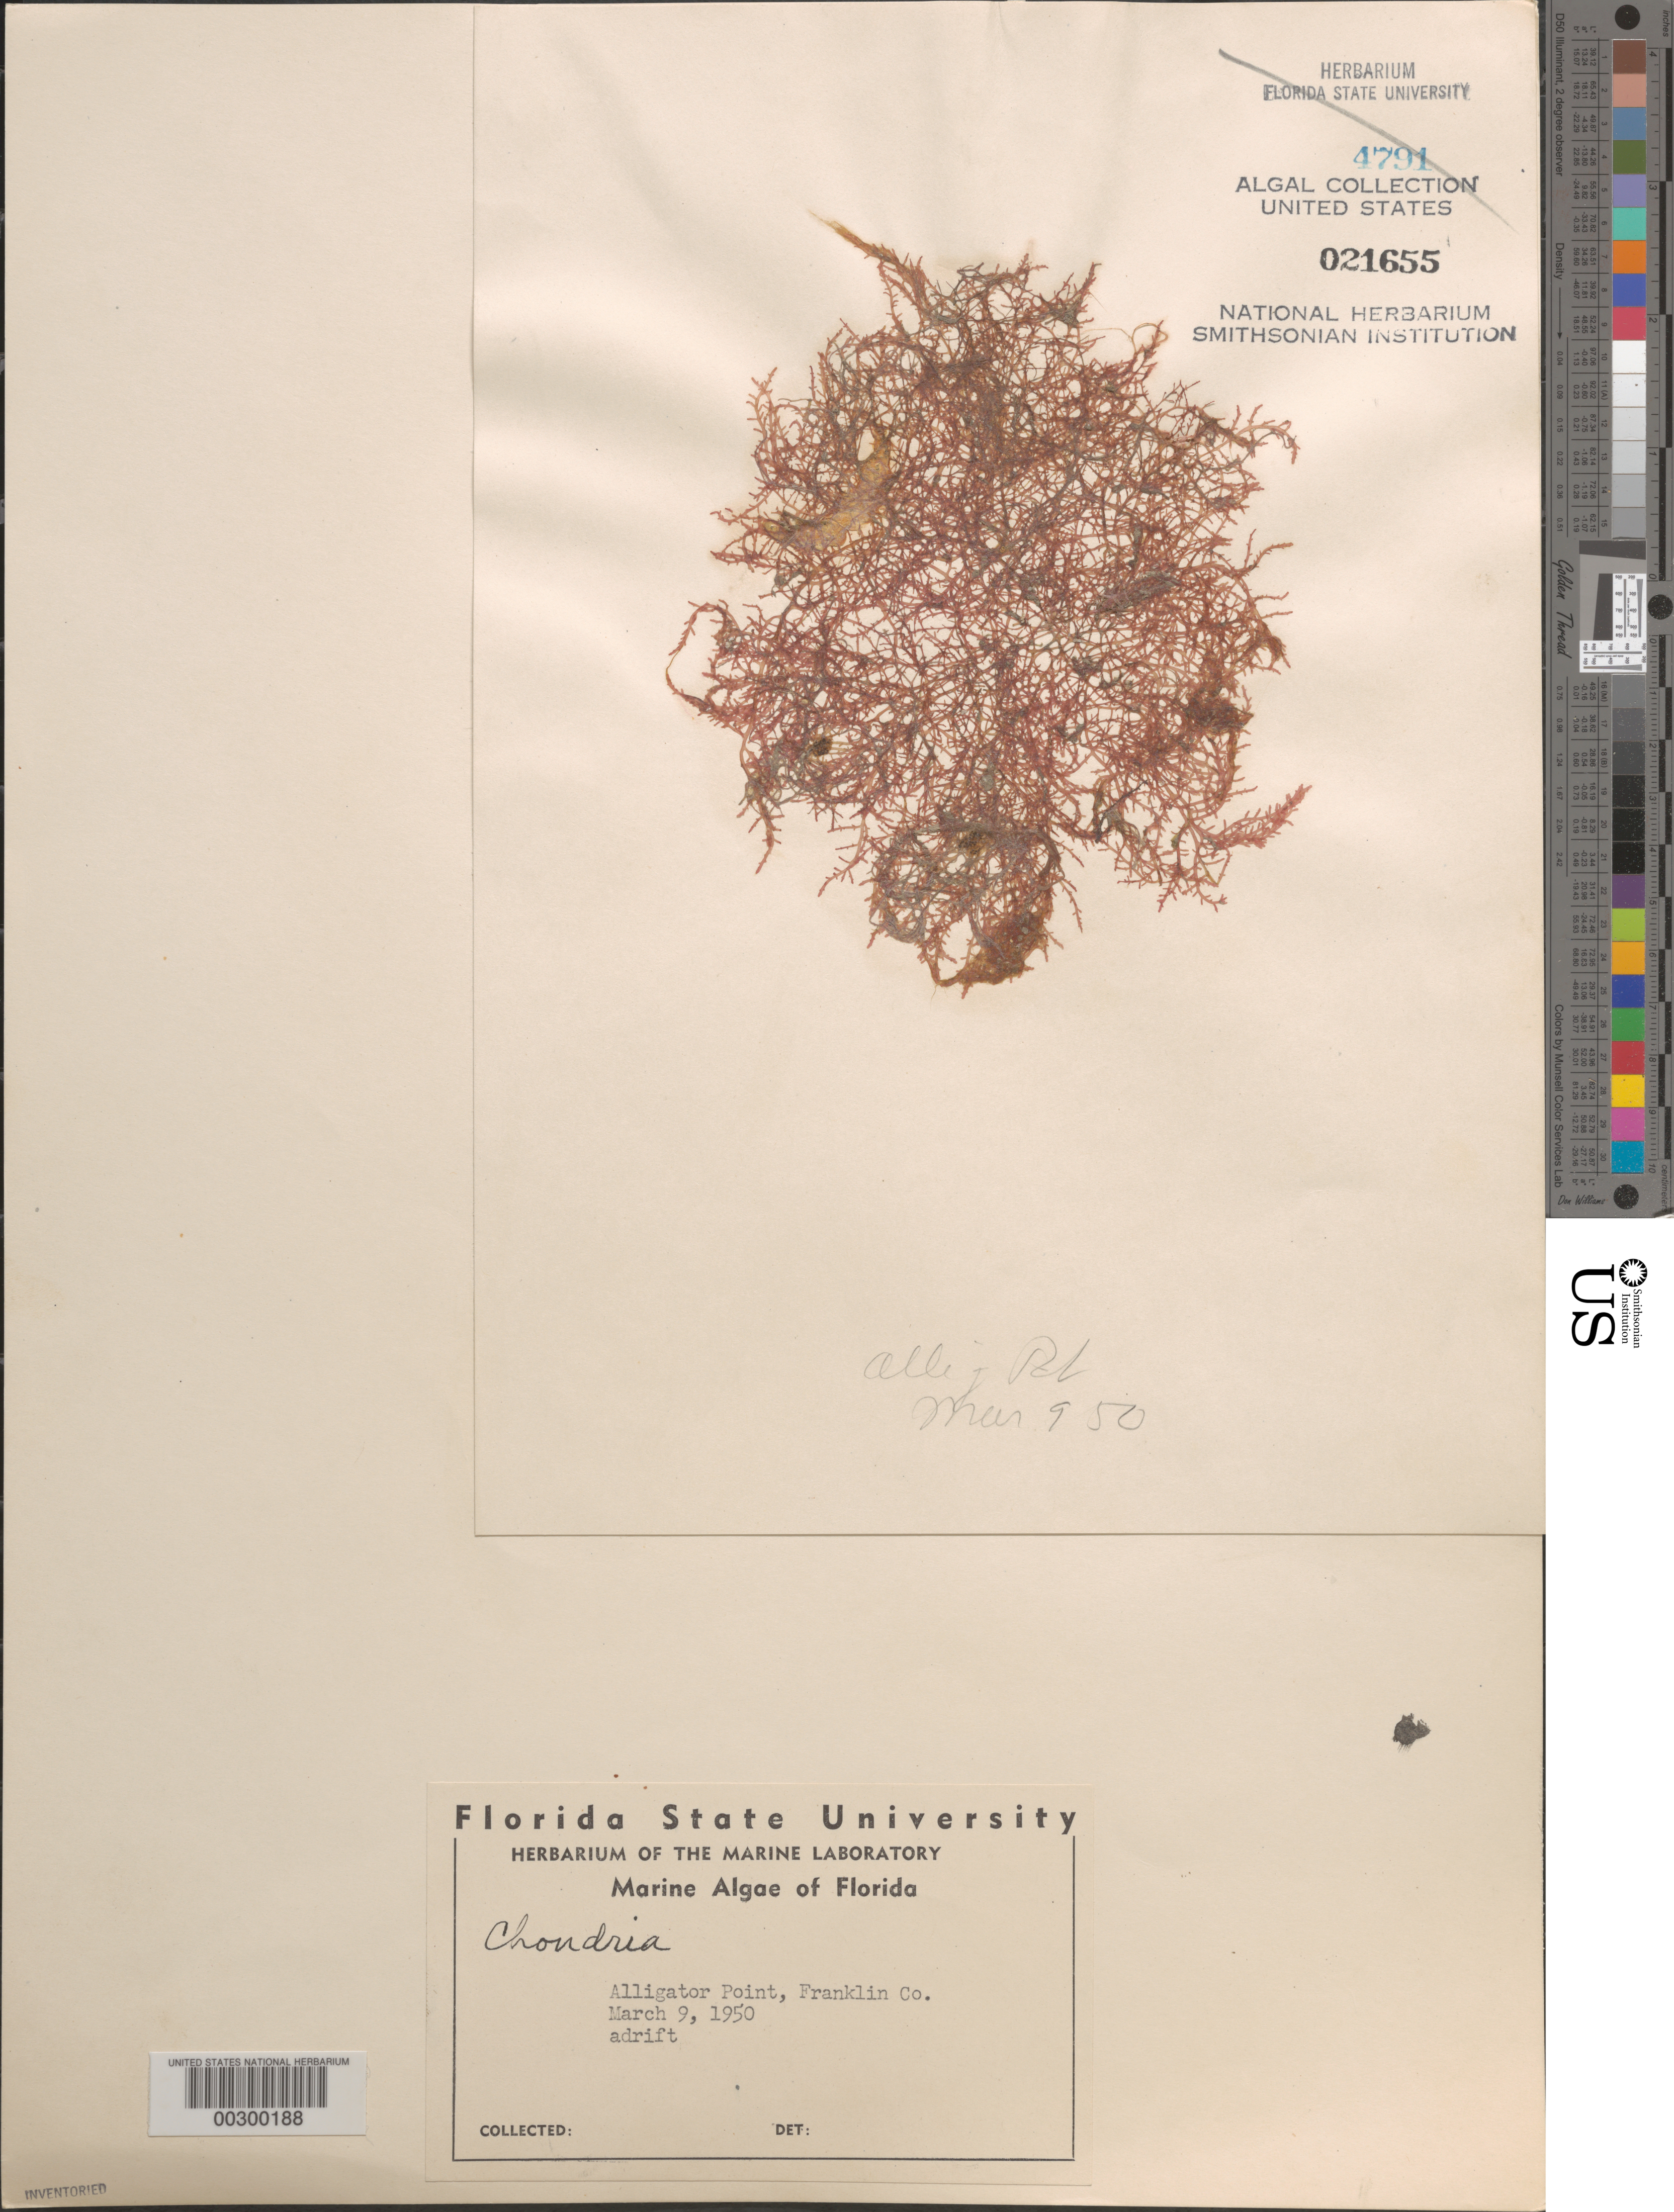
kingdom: Plantae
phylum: Rhodophyta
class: Florideophyceae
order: Ceramiales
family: Rhodomelaceae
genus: Chondria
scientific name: Chondria sp.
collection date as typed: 09 Mar 1950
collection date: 1950-03-09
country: United States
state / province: Florida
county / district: Franklin County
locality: Alligator Point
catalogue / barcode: US 21655